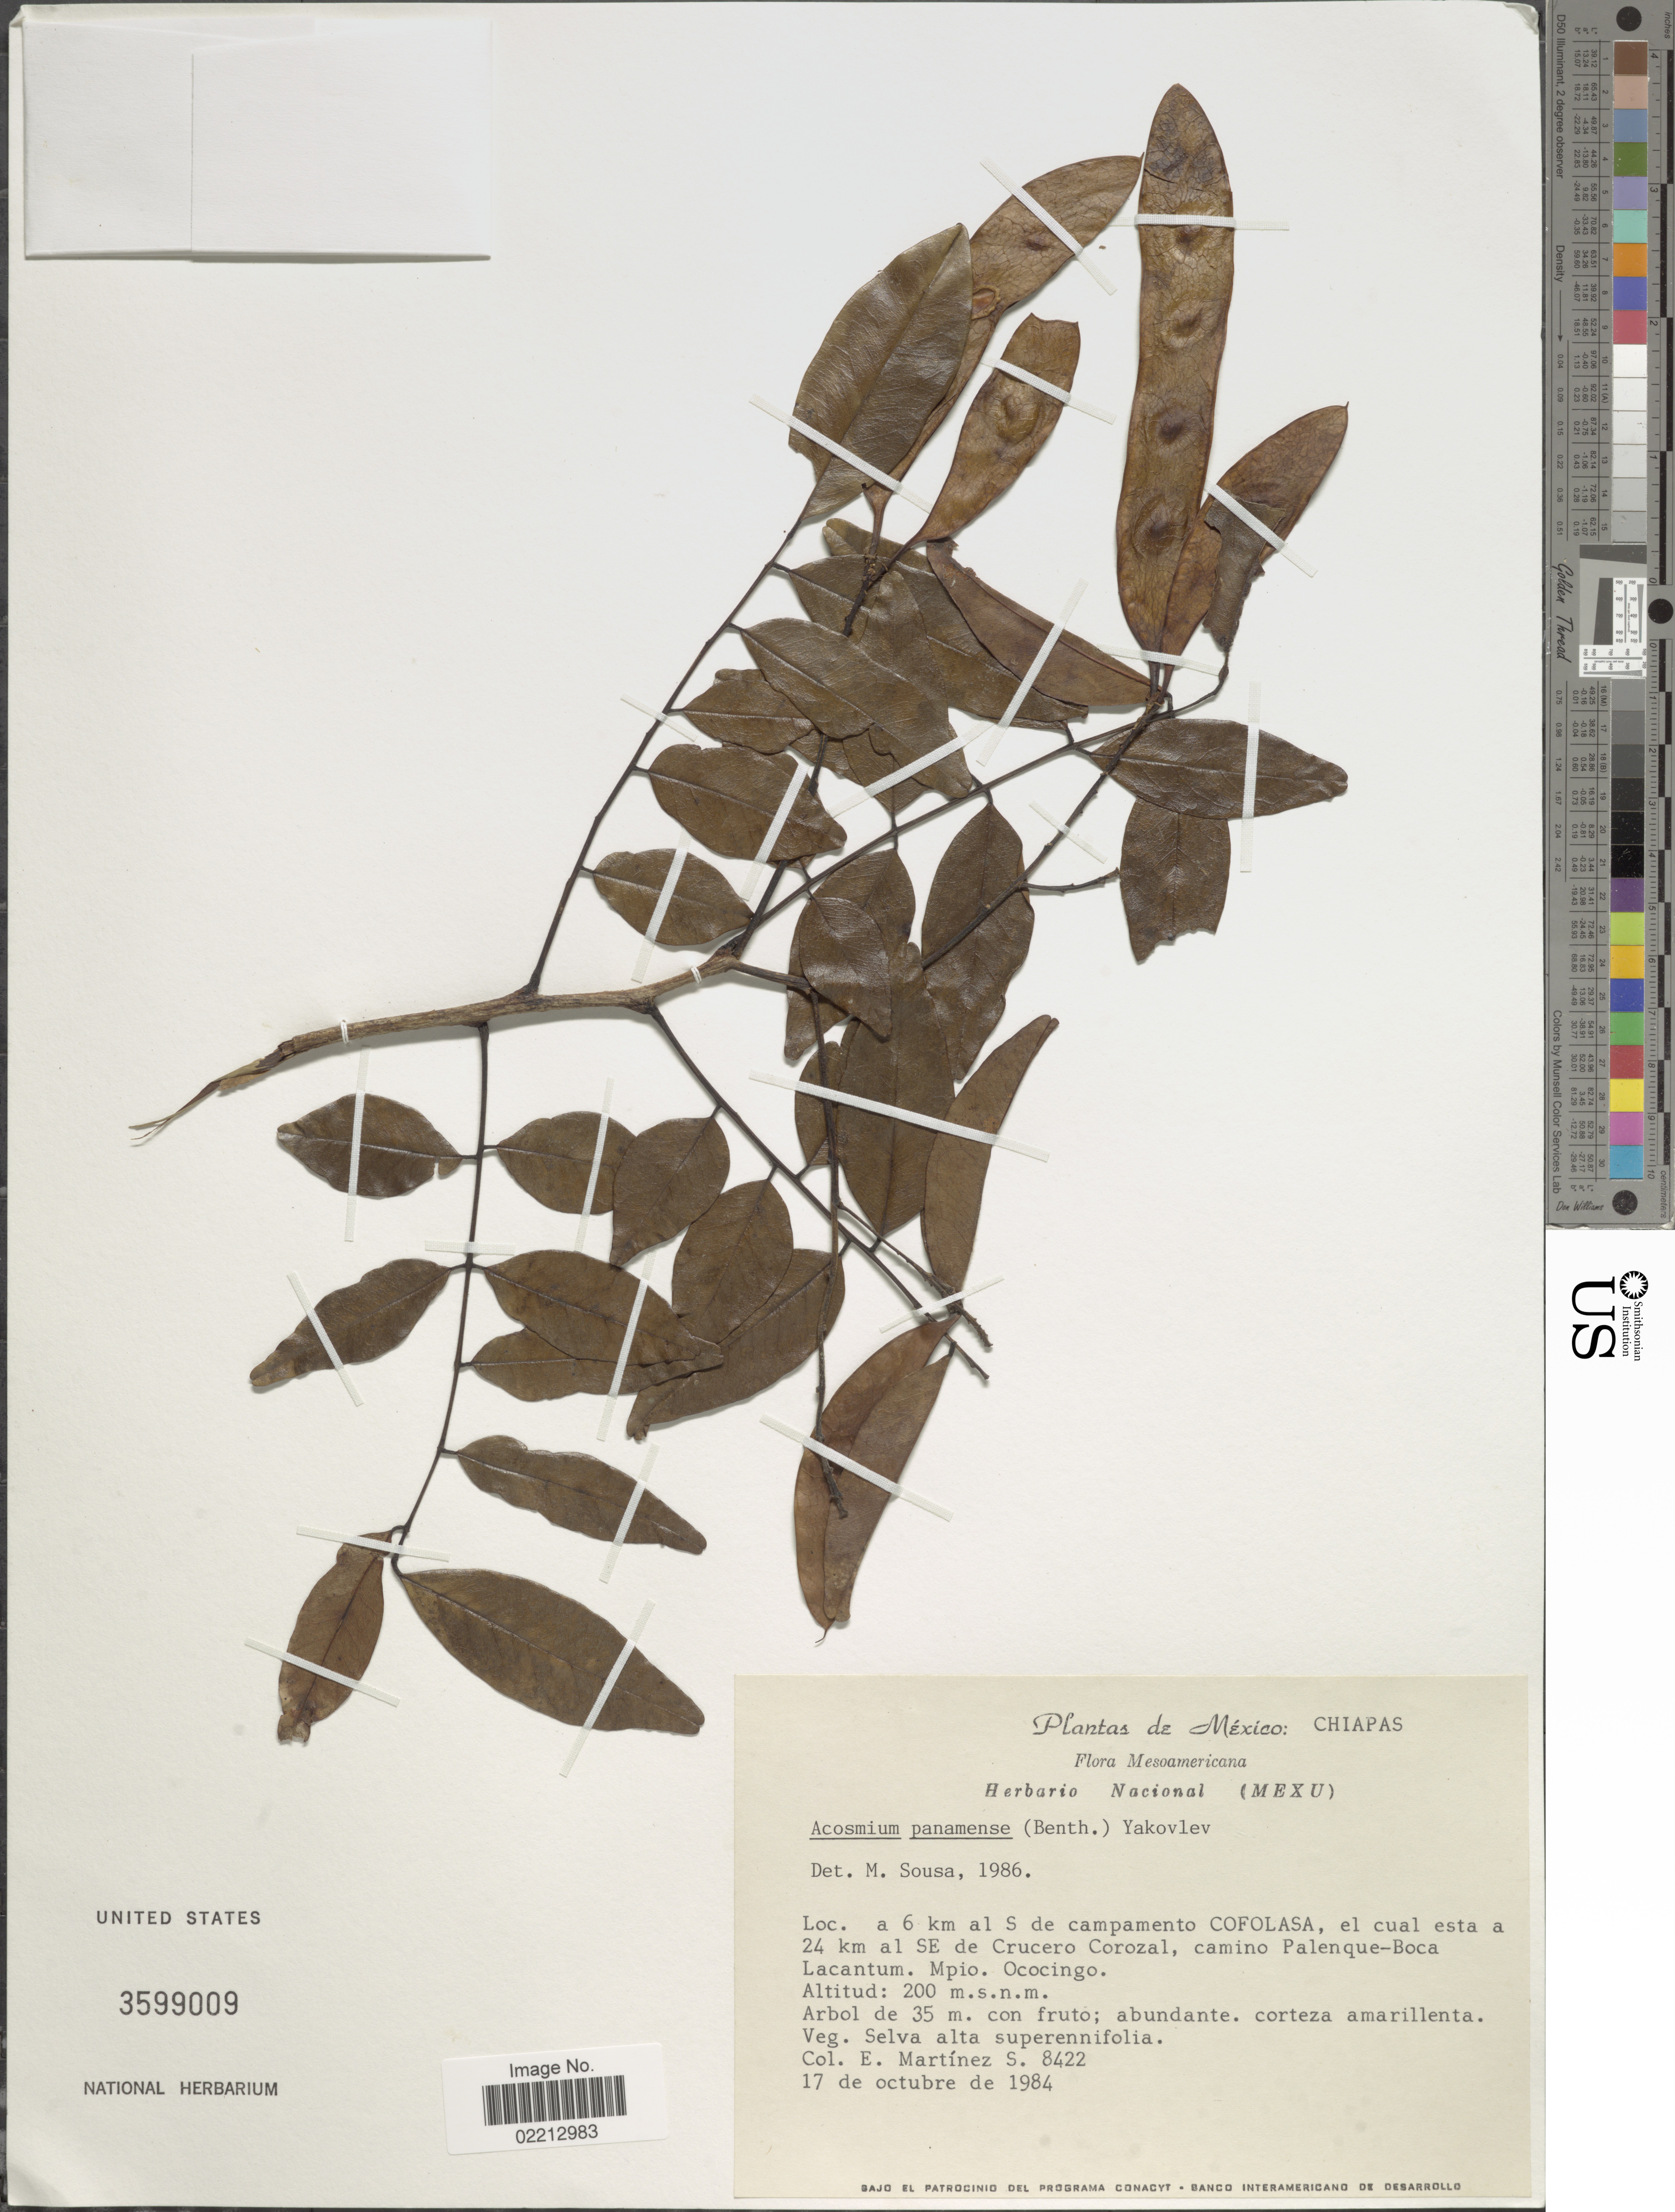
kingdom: Plantae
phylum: Tracheophyta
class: Magnoliopsida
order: Fabales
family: Fabaceae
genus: Acosmium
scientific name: Acosmium panamense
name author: (Benth.) Yakovlev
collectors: E. M. Martínez S.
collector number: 8422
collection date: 1984-10-17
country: Mexico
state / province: Chiapas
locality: A 6 km al S de campamento Cofolasa, el cual esta a 24 km al SE de Crucero Corozal, camino Palenque-Boca Lacantum. Mpio. Ococingo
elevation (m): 200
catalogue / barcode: US 3599009